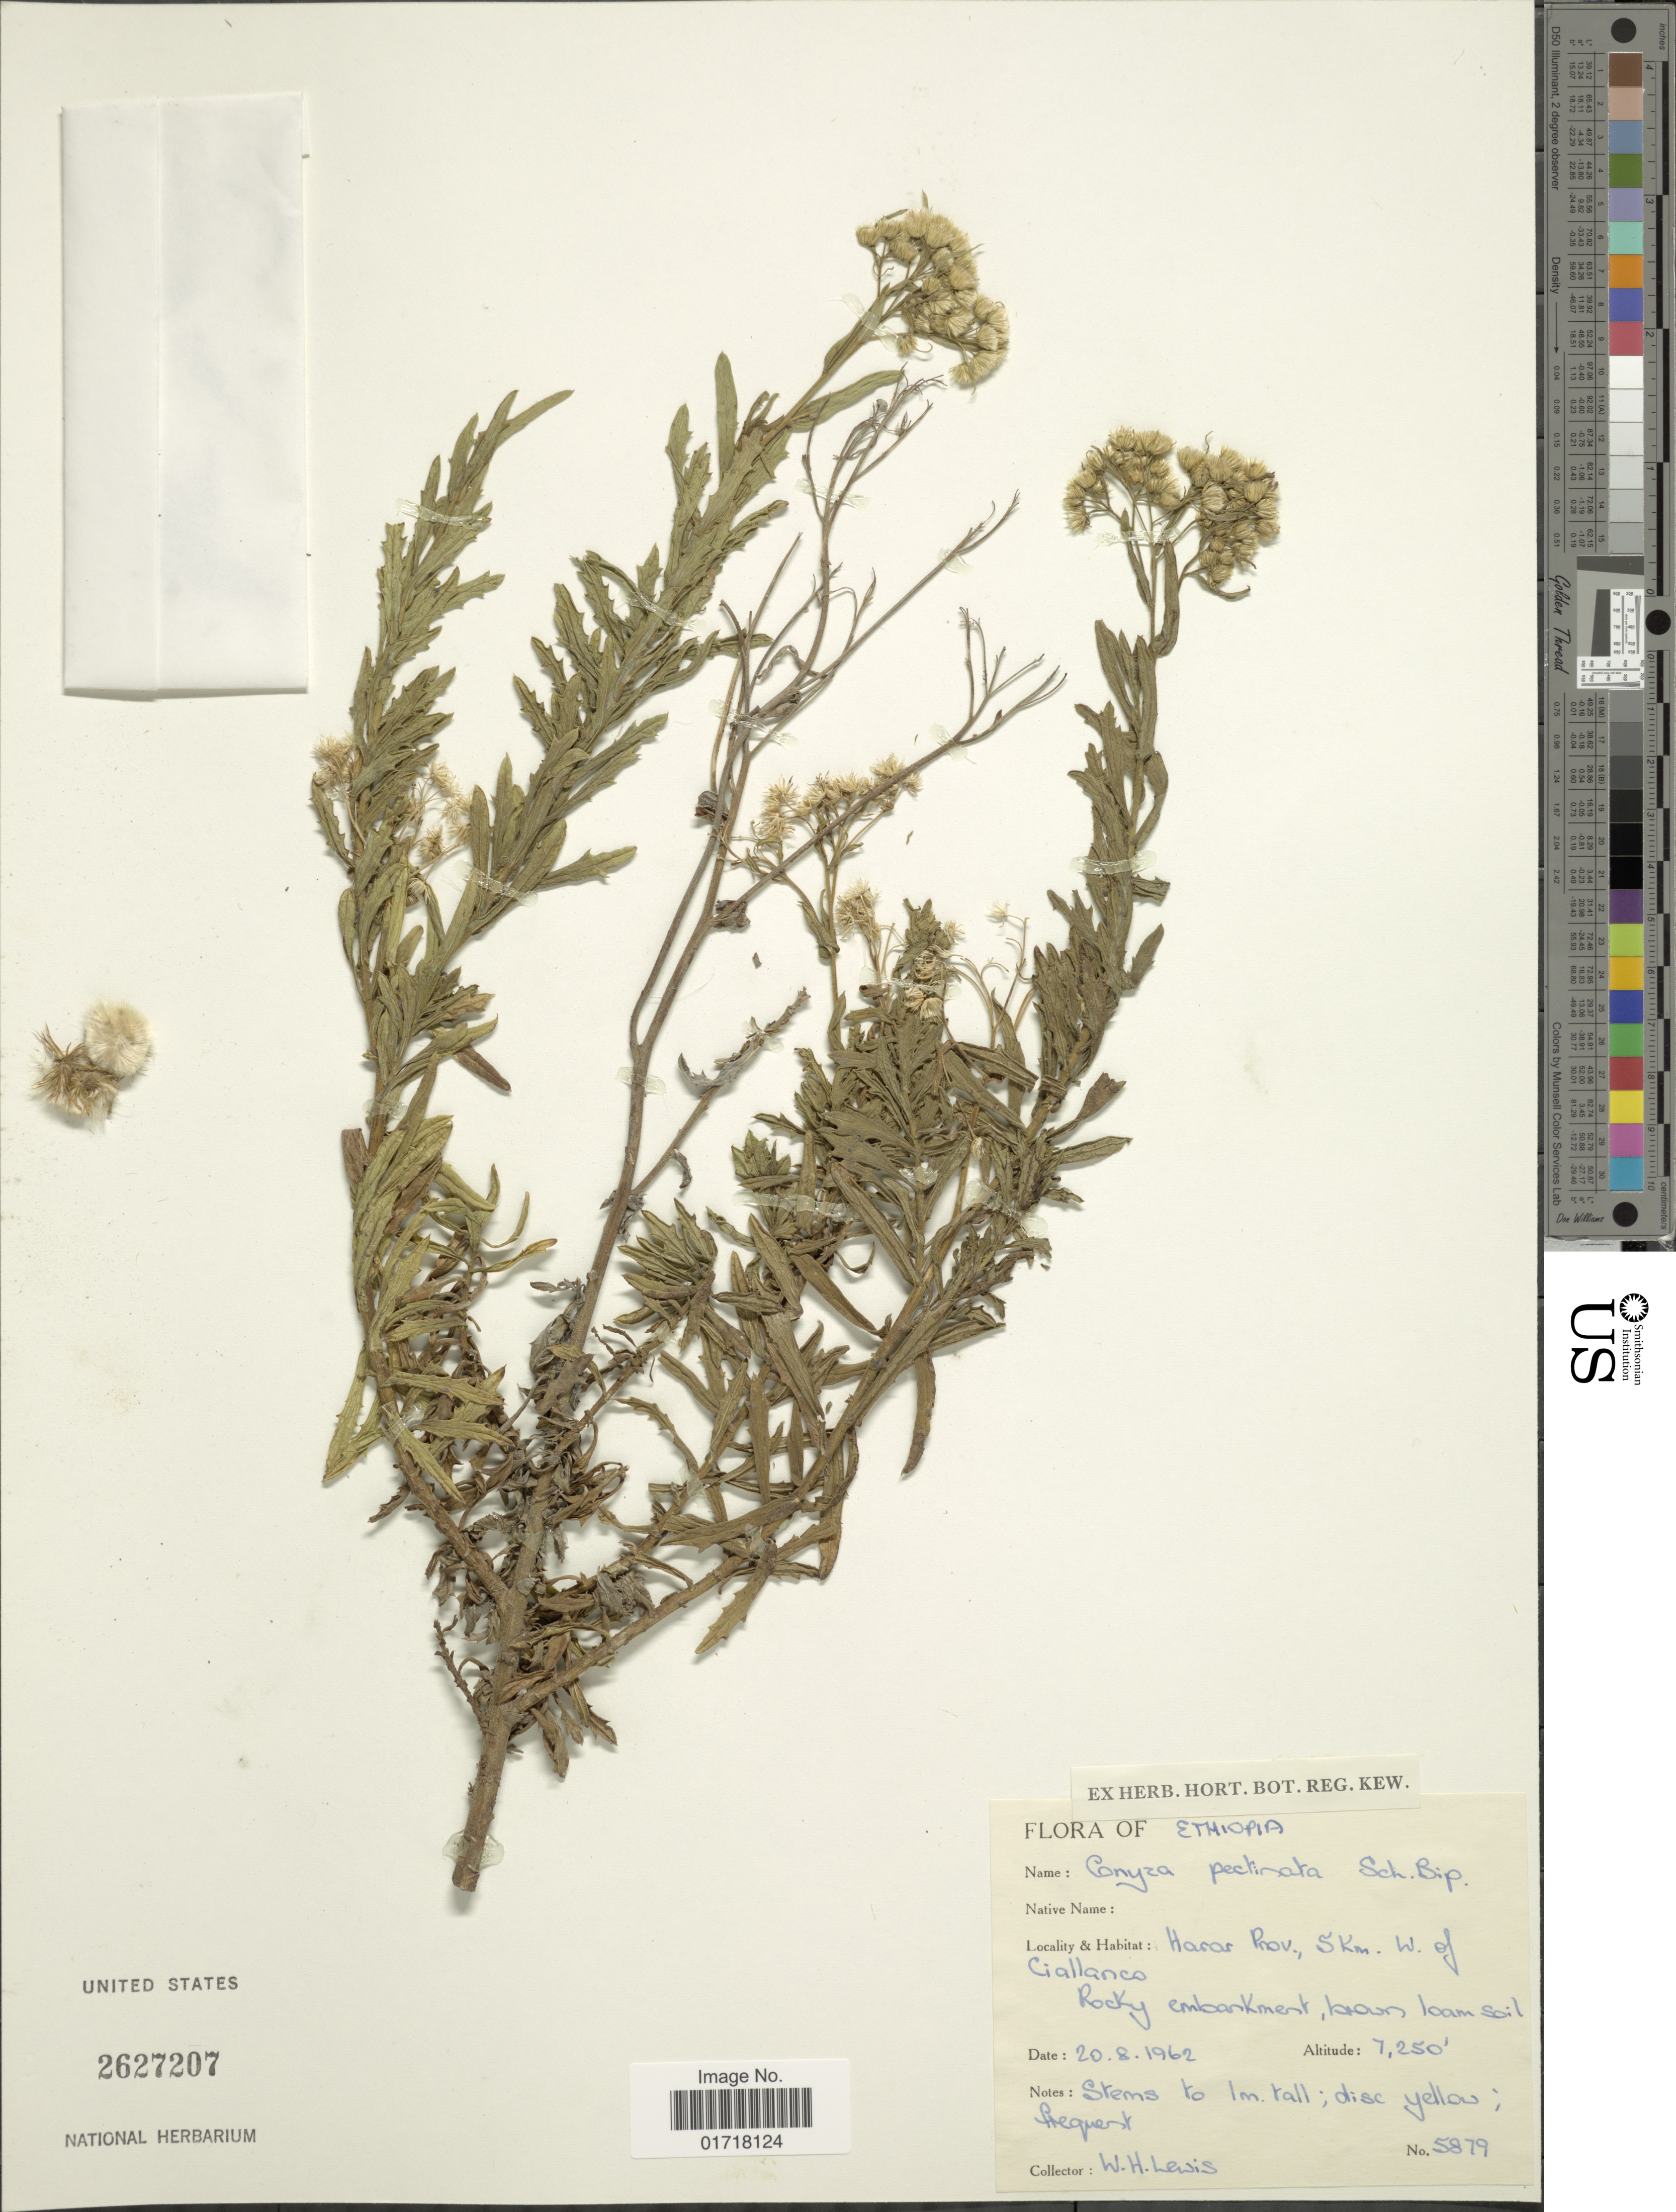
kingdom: Plantae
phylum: Tracheophyta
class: Magnoliopsida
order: Asterales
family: Asteraceae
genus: Conyza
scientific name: Conyza pectinata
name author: (Sch. Bip.) Sch. Bip. ex Oliv. & Hiern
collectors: W. H. Lewis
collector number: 5879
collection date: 1962-08-20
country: Ethiopia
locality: Harar Prov., 5 km. W. of Cialanco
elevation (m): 2210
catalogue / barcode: US 2627207